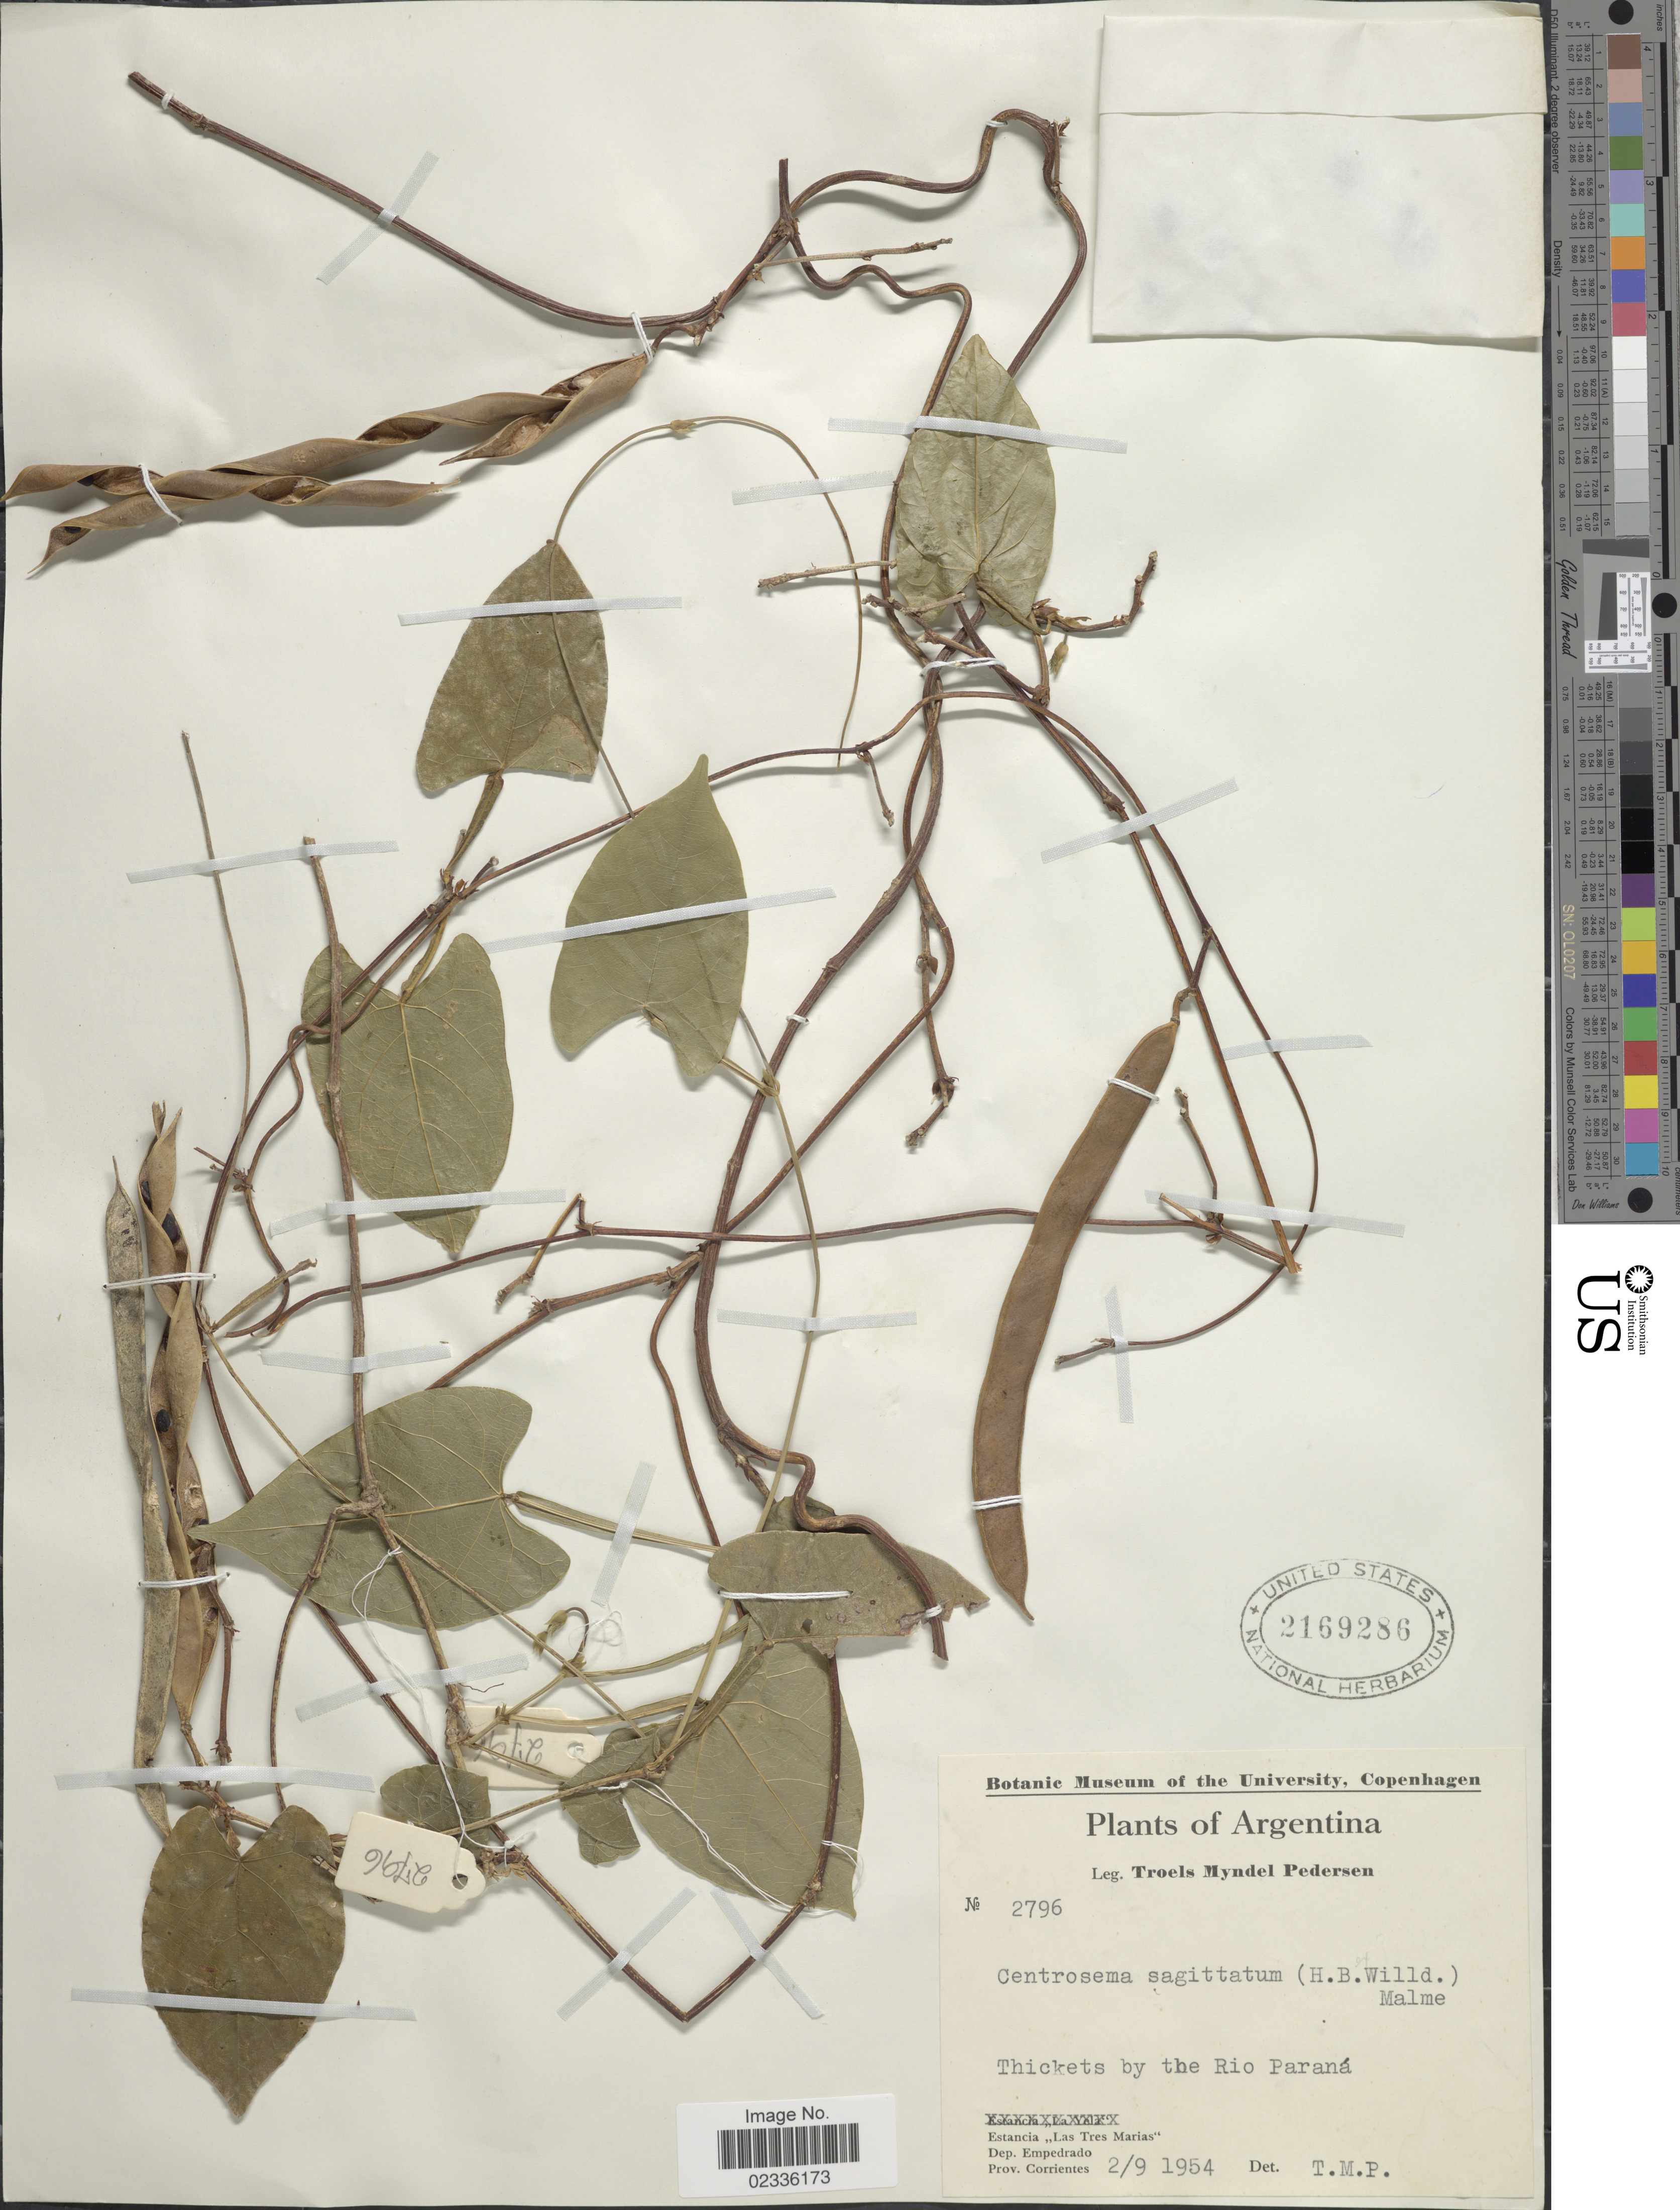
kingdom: Plantae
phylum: Tracheophyta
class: Magnoliopsida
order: Fabales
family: Fabaceae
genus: Centrosema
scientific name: Centrosema sagittata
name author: (Kunth) Rose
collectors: T. Pederson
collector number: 2796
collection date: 1954-09-02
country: Argentina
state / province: Corrientes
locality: Thickets by the Rio Parana, Estancia : Las Tres Marias. Dep. Empedrado, Prov. Corrientes,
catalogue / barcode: US 2169286